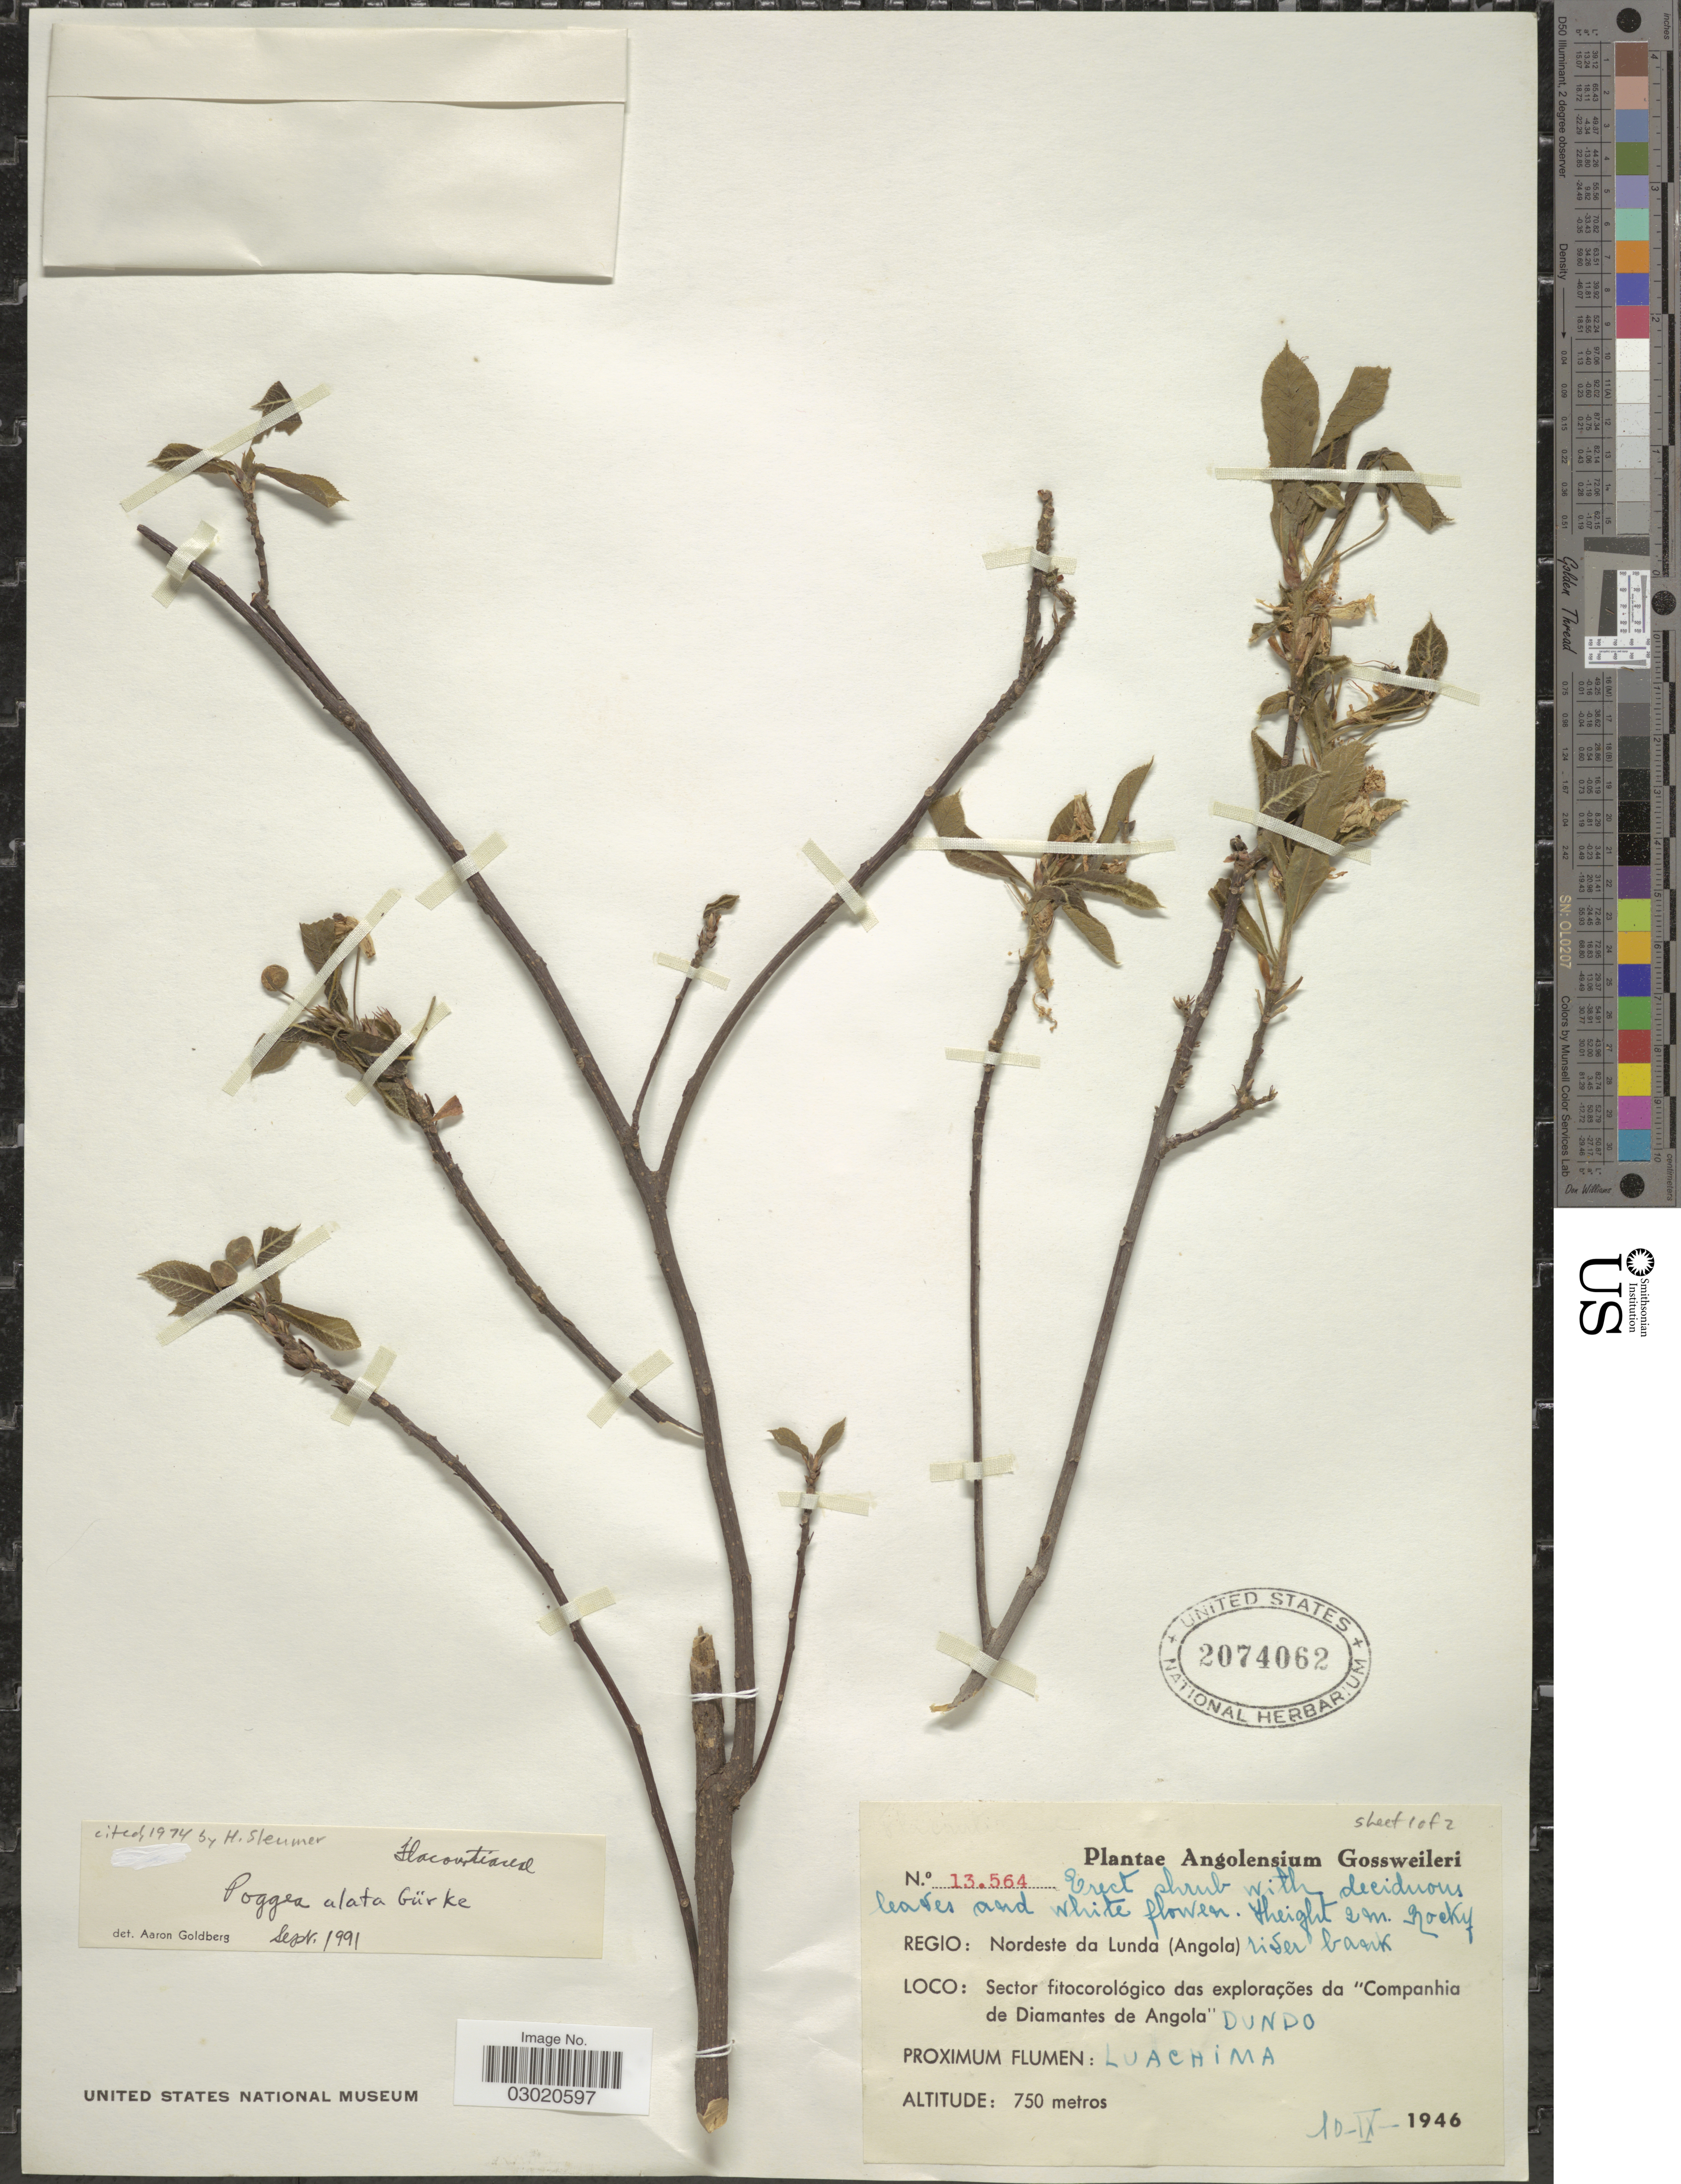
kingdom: Plantae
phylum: Tracheophyta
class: Magnoliopsida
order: Malpighiales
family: Achariaceae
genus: Poggea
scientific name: Poggea alata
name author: Gürke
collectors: -. Gossweiler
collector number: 13564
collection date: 1946-09-10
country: Angola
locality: Regio: Nordeste da Lunda (Angola), Sector fitocorológico das explorações da "Companhia de Diamantes de Angola", Dundo.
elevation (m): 750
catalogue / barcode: US 2074062